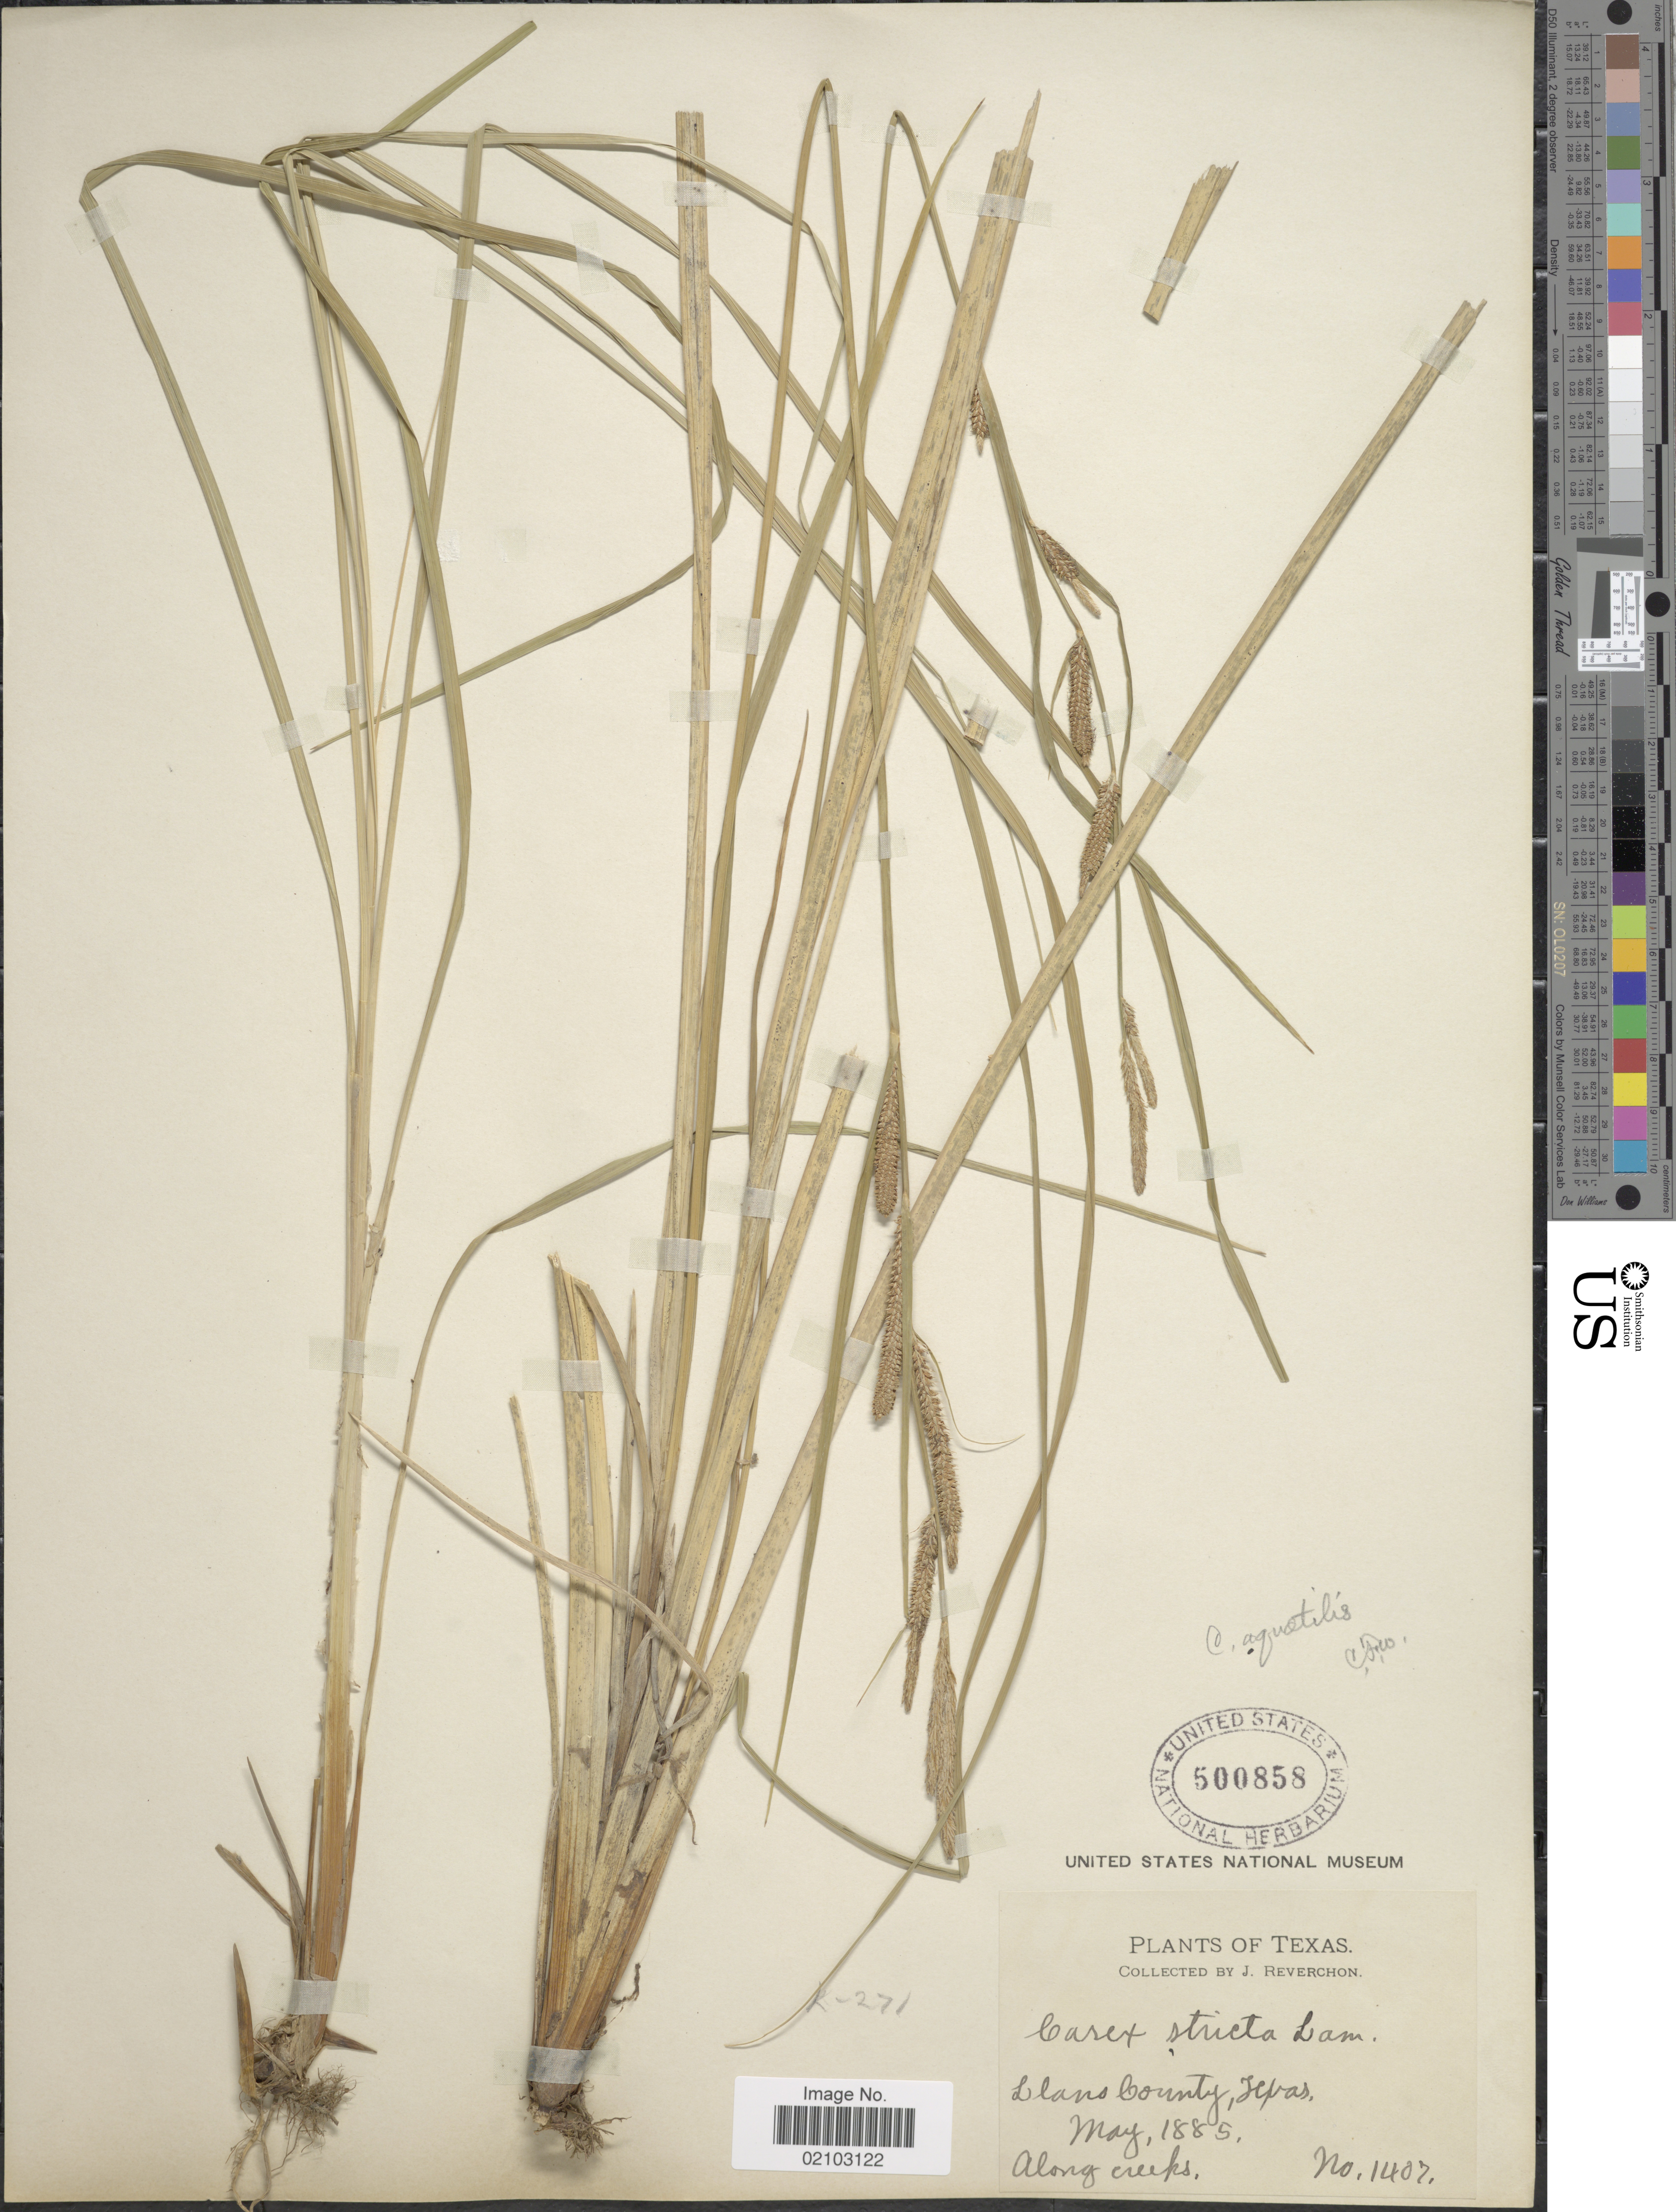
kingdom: Plantae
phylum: Tracheophyta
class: Liliopsida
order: Poales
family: Cyperaceae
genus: Carex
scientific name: Carex aquatilis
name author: Wahlenb.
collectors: J. Reverchon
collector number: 1407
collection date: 1885-05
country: United States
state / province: Texas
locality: Llano County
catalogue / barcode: US 500858